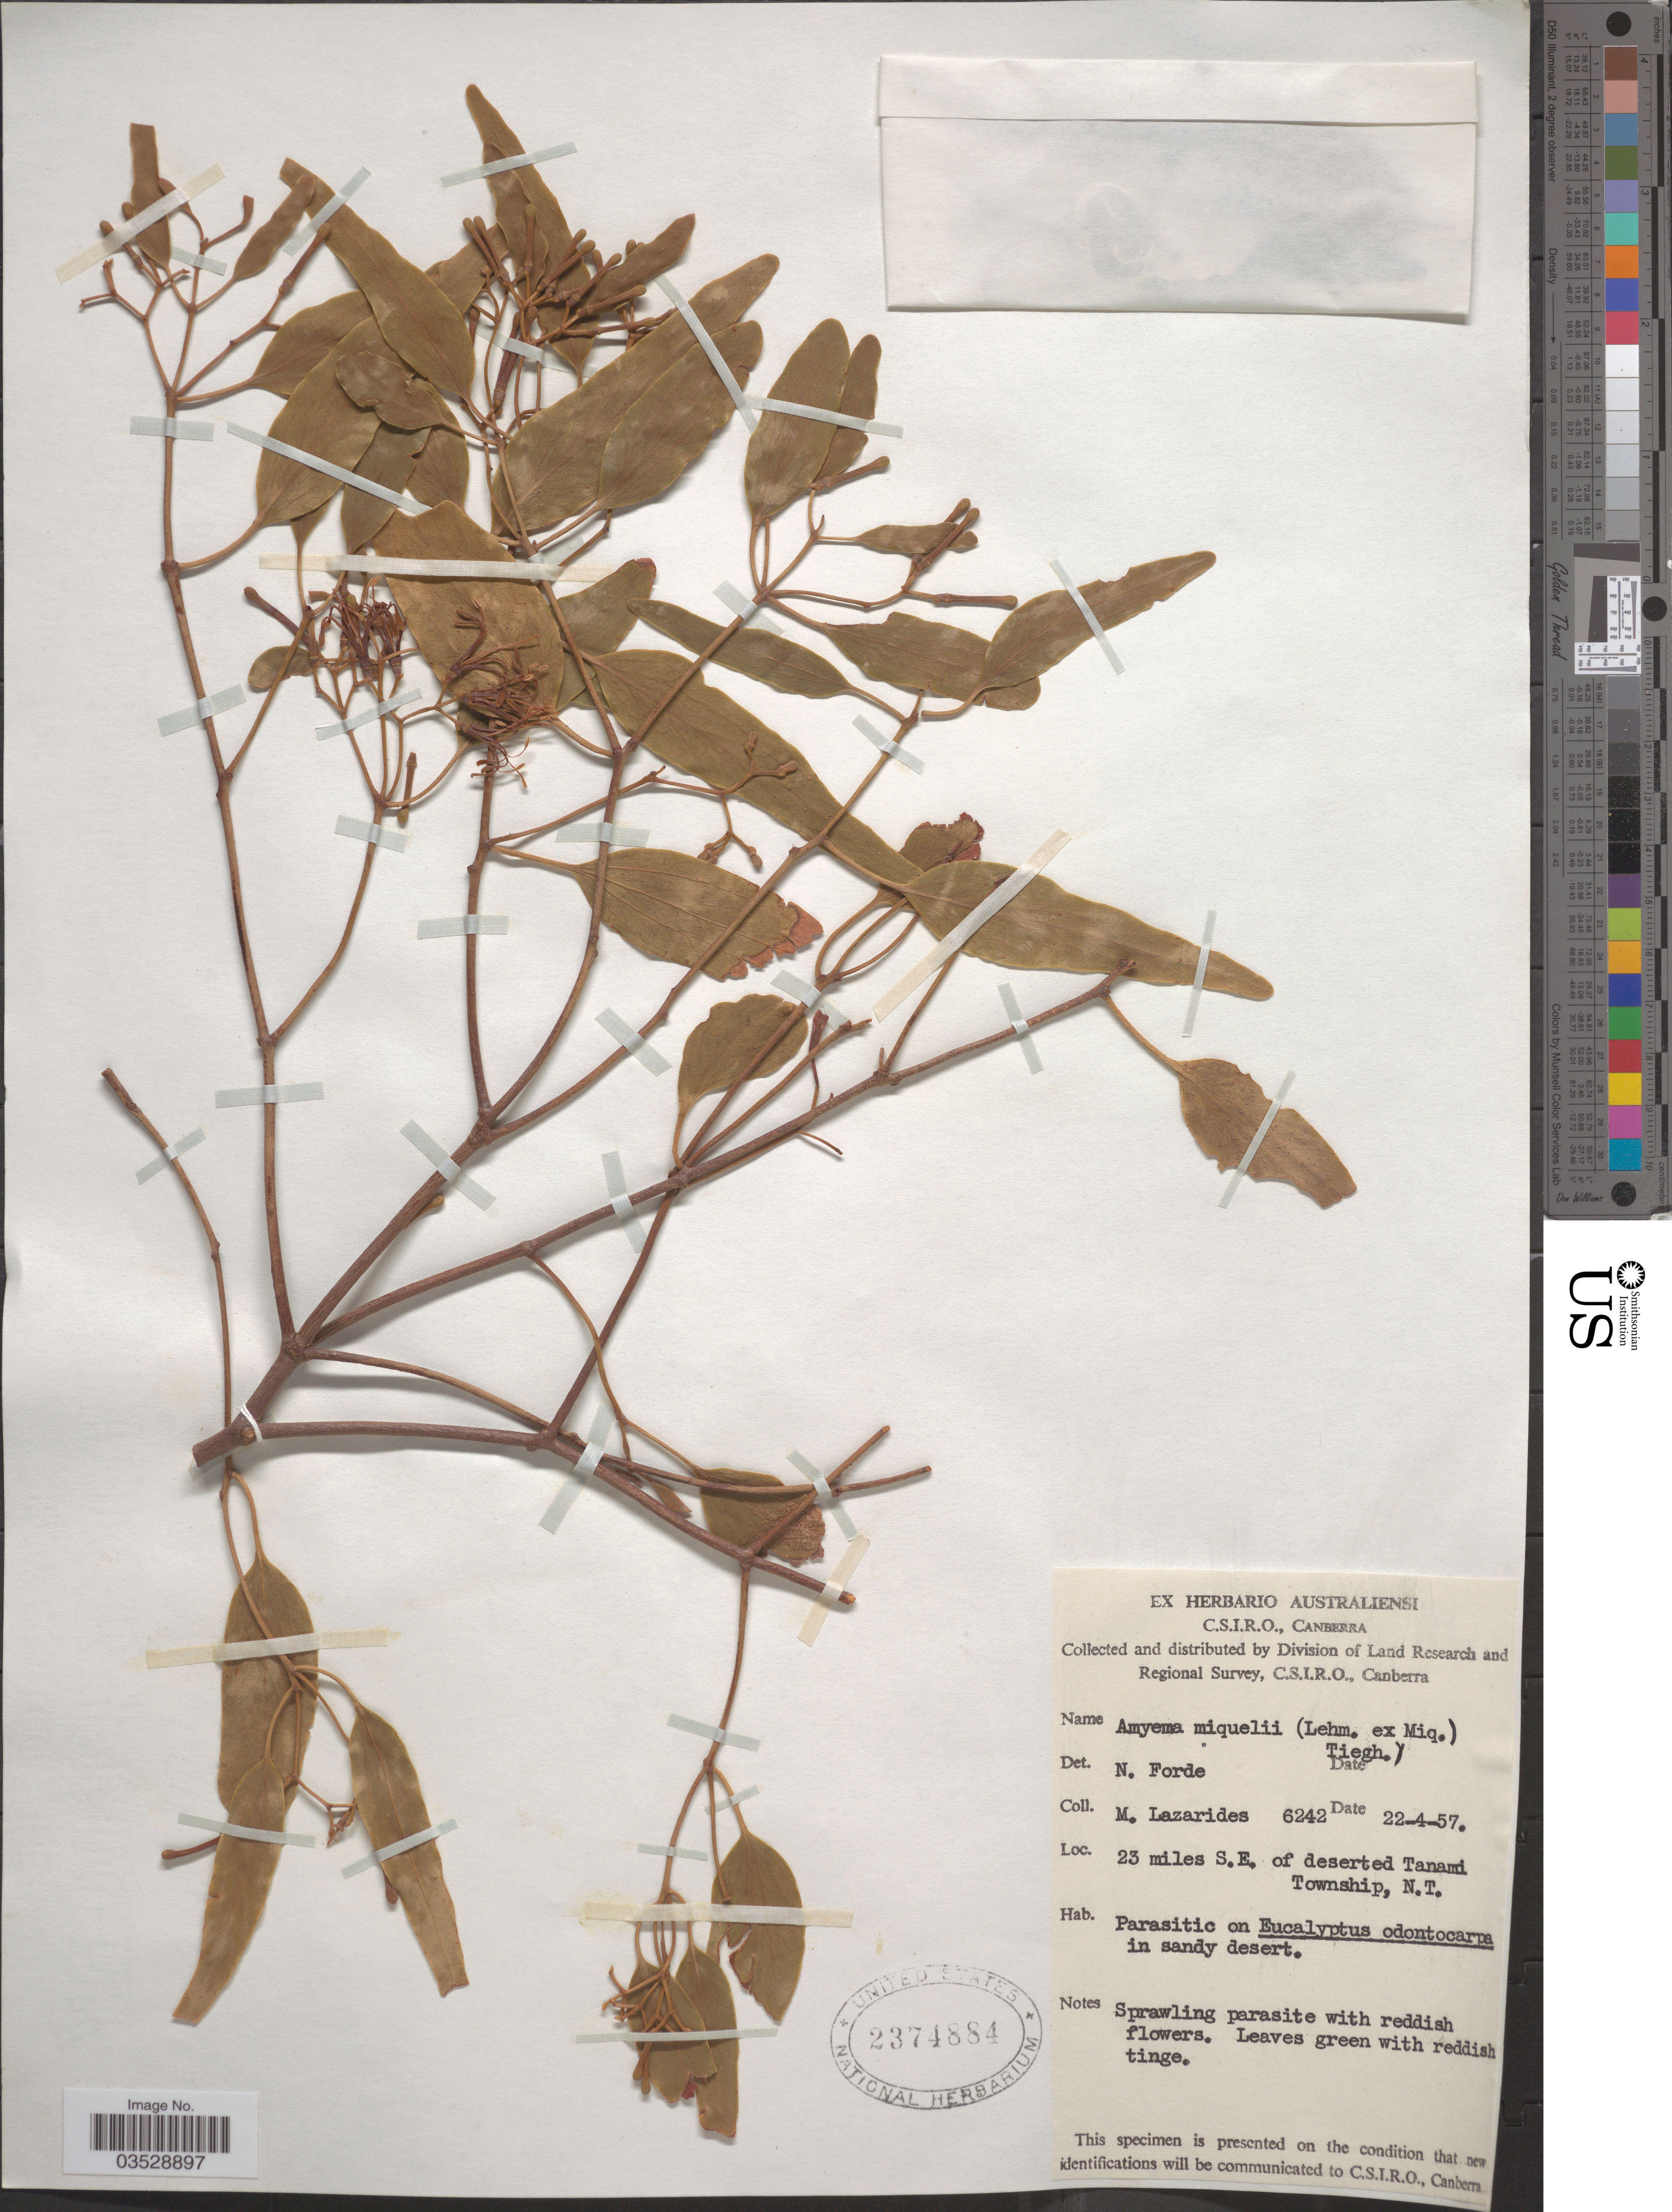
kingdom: Plantae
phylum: Tracheophyta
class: Magnoliopsida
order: Santalales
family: Loranthaceae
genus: Amyema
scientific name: Amyema miquelii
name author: (Lehm. ex Miq.) Tiegh.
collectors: M. Lazarides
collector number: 6242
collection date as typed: Transcribed d/m/y: 22/4/57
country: Australia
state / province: Northern Territory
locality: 23 miles S.E. of deserted Tanami Township.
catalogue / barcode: US 2374884